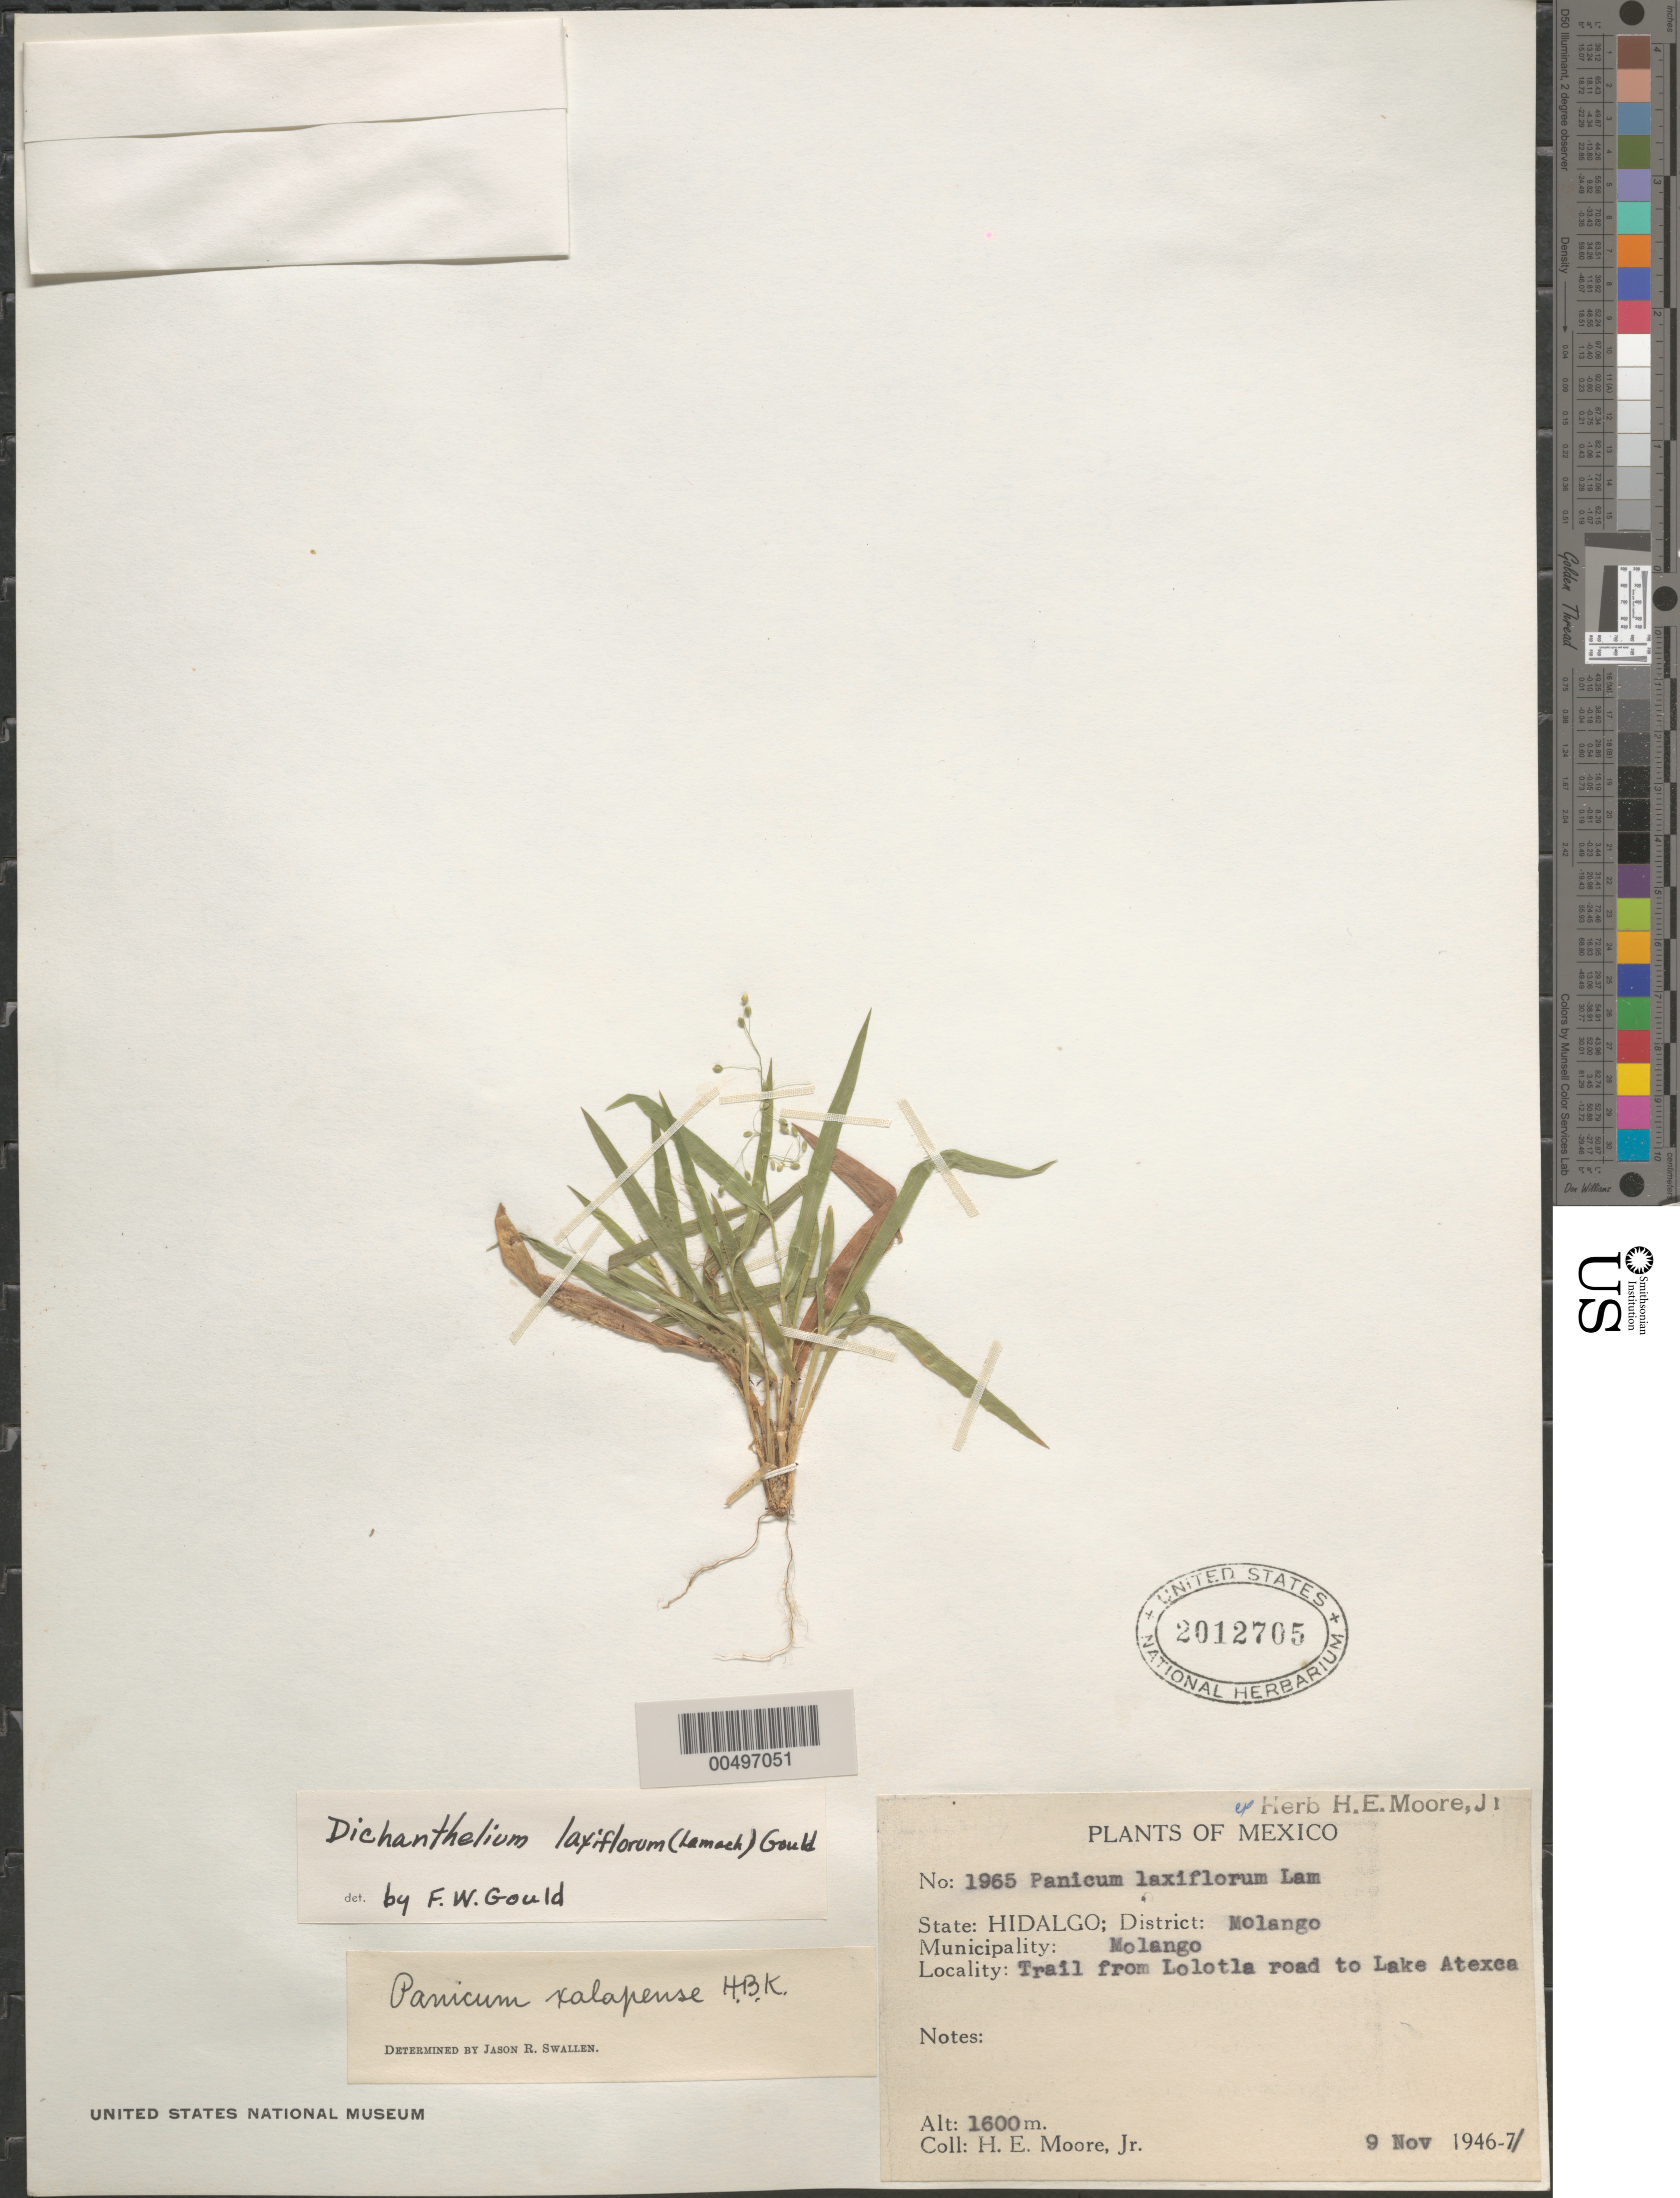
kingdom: Plantae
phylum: Tracheophyta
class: Liliopsida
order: Poales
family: Poaceae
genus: Dichanthelium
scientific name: Dichanthelium laxiflorum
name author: (Lam.) Gould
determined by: Gould, F. W.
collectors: H. E. Moore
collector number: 1965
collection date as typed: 9 Nov 1946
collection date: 1946-11-09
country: Mexico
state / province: Hidalgo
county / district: Molango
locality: Dist: Molango, trail from Lolotla rd to Lake Atexca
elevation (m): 1600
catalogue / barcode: US 2012705